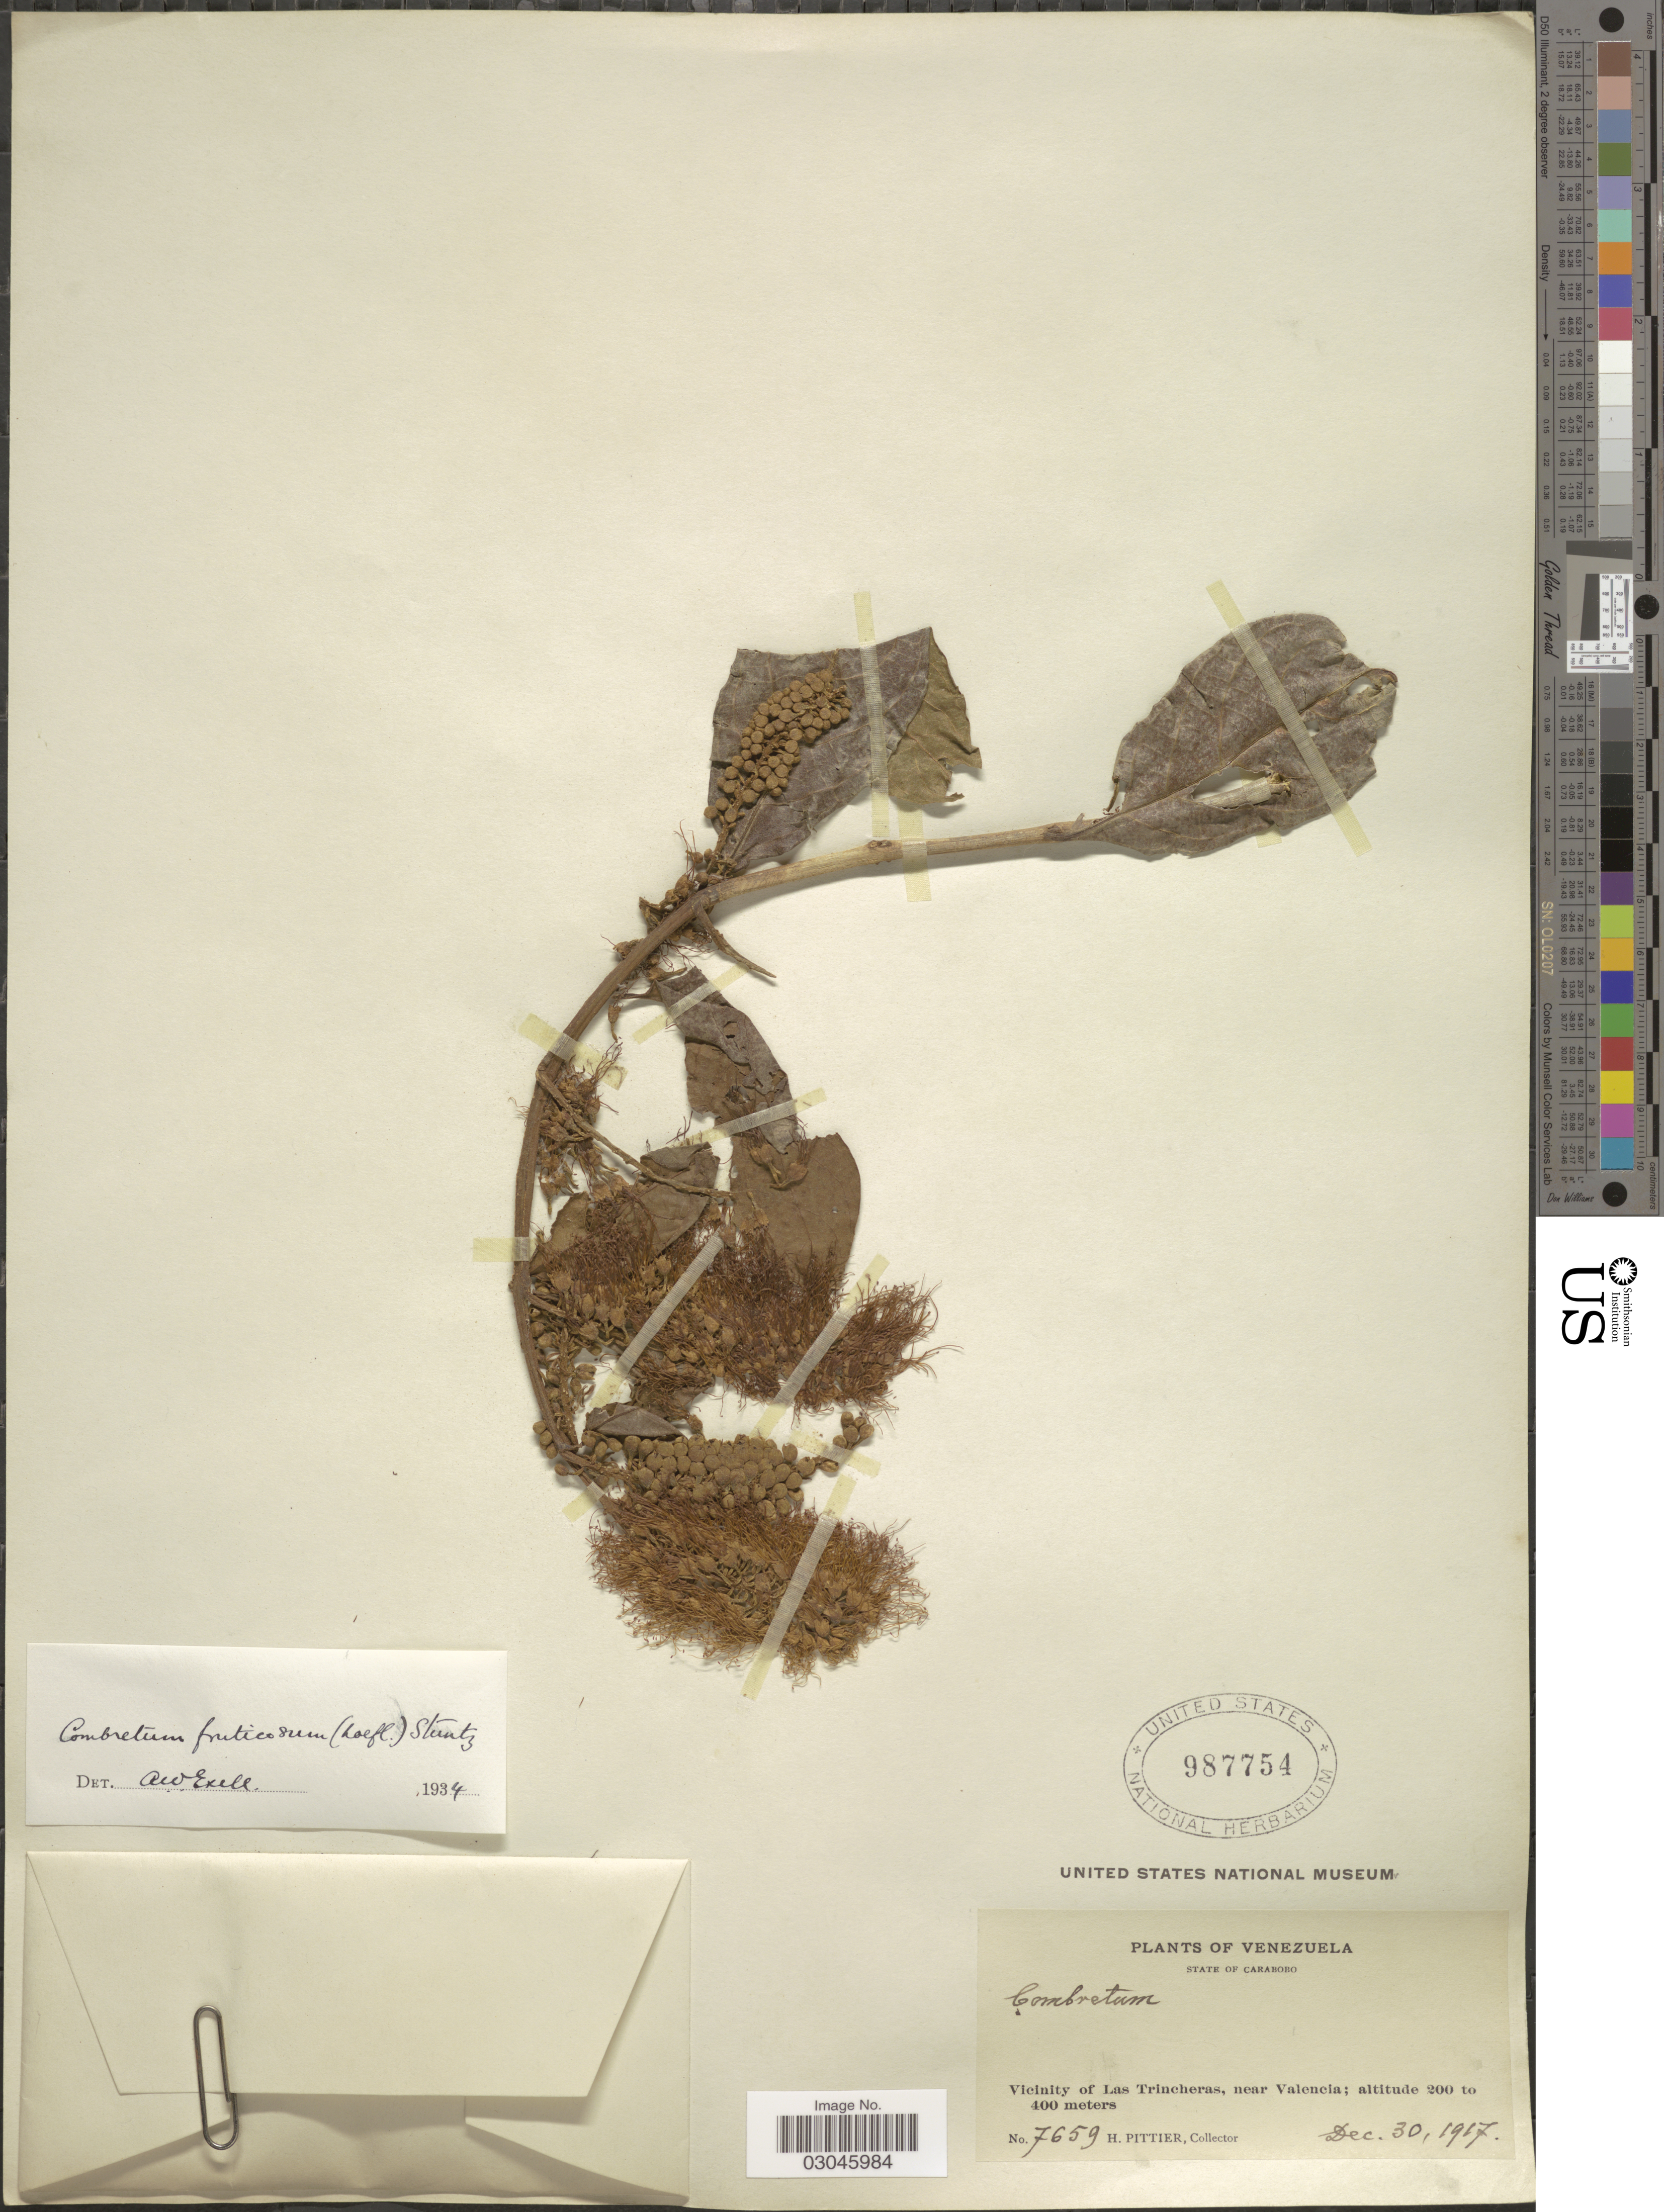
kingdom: Plantae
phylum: Tracheophyta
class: Magnoliopsida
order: Myrtales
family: Combretaceae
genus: Combretum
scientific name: Combretum fruticosum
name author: (Loefl.) Stuntz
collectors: H. F. Pittier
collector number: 7659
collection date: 1917-12-30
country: Venezuela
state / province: Carabobo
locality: Vicinity of Las Trincheras, near Valencia.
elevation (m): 200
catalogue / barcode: US 987754